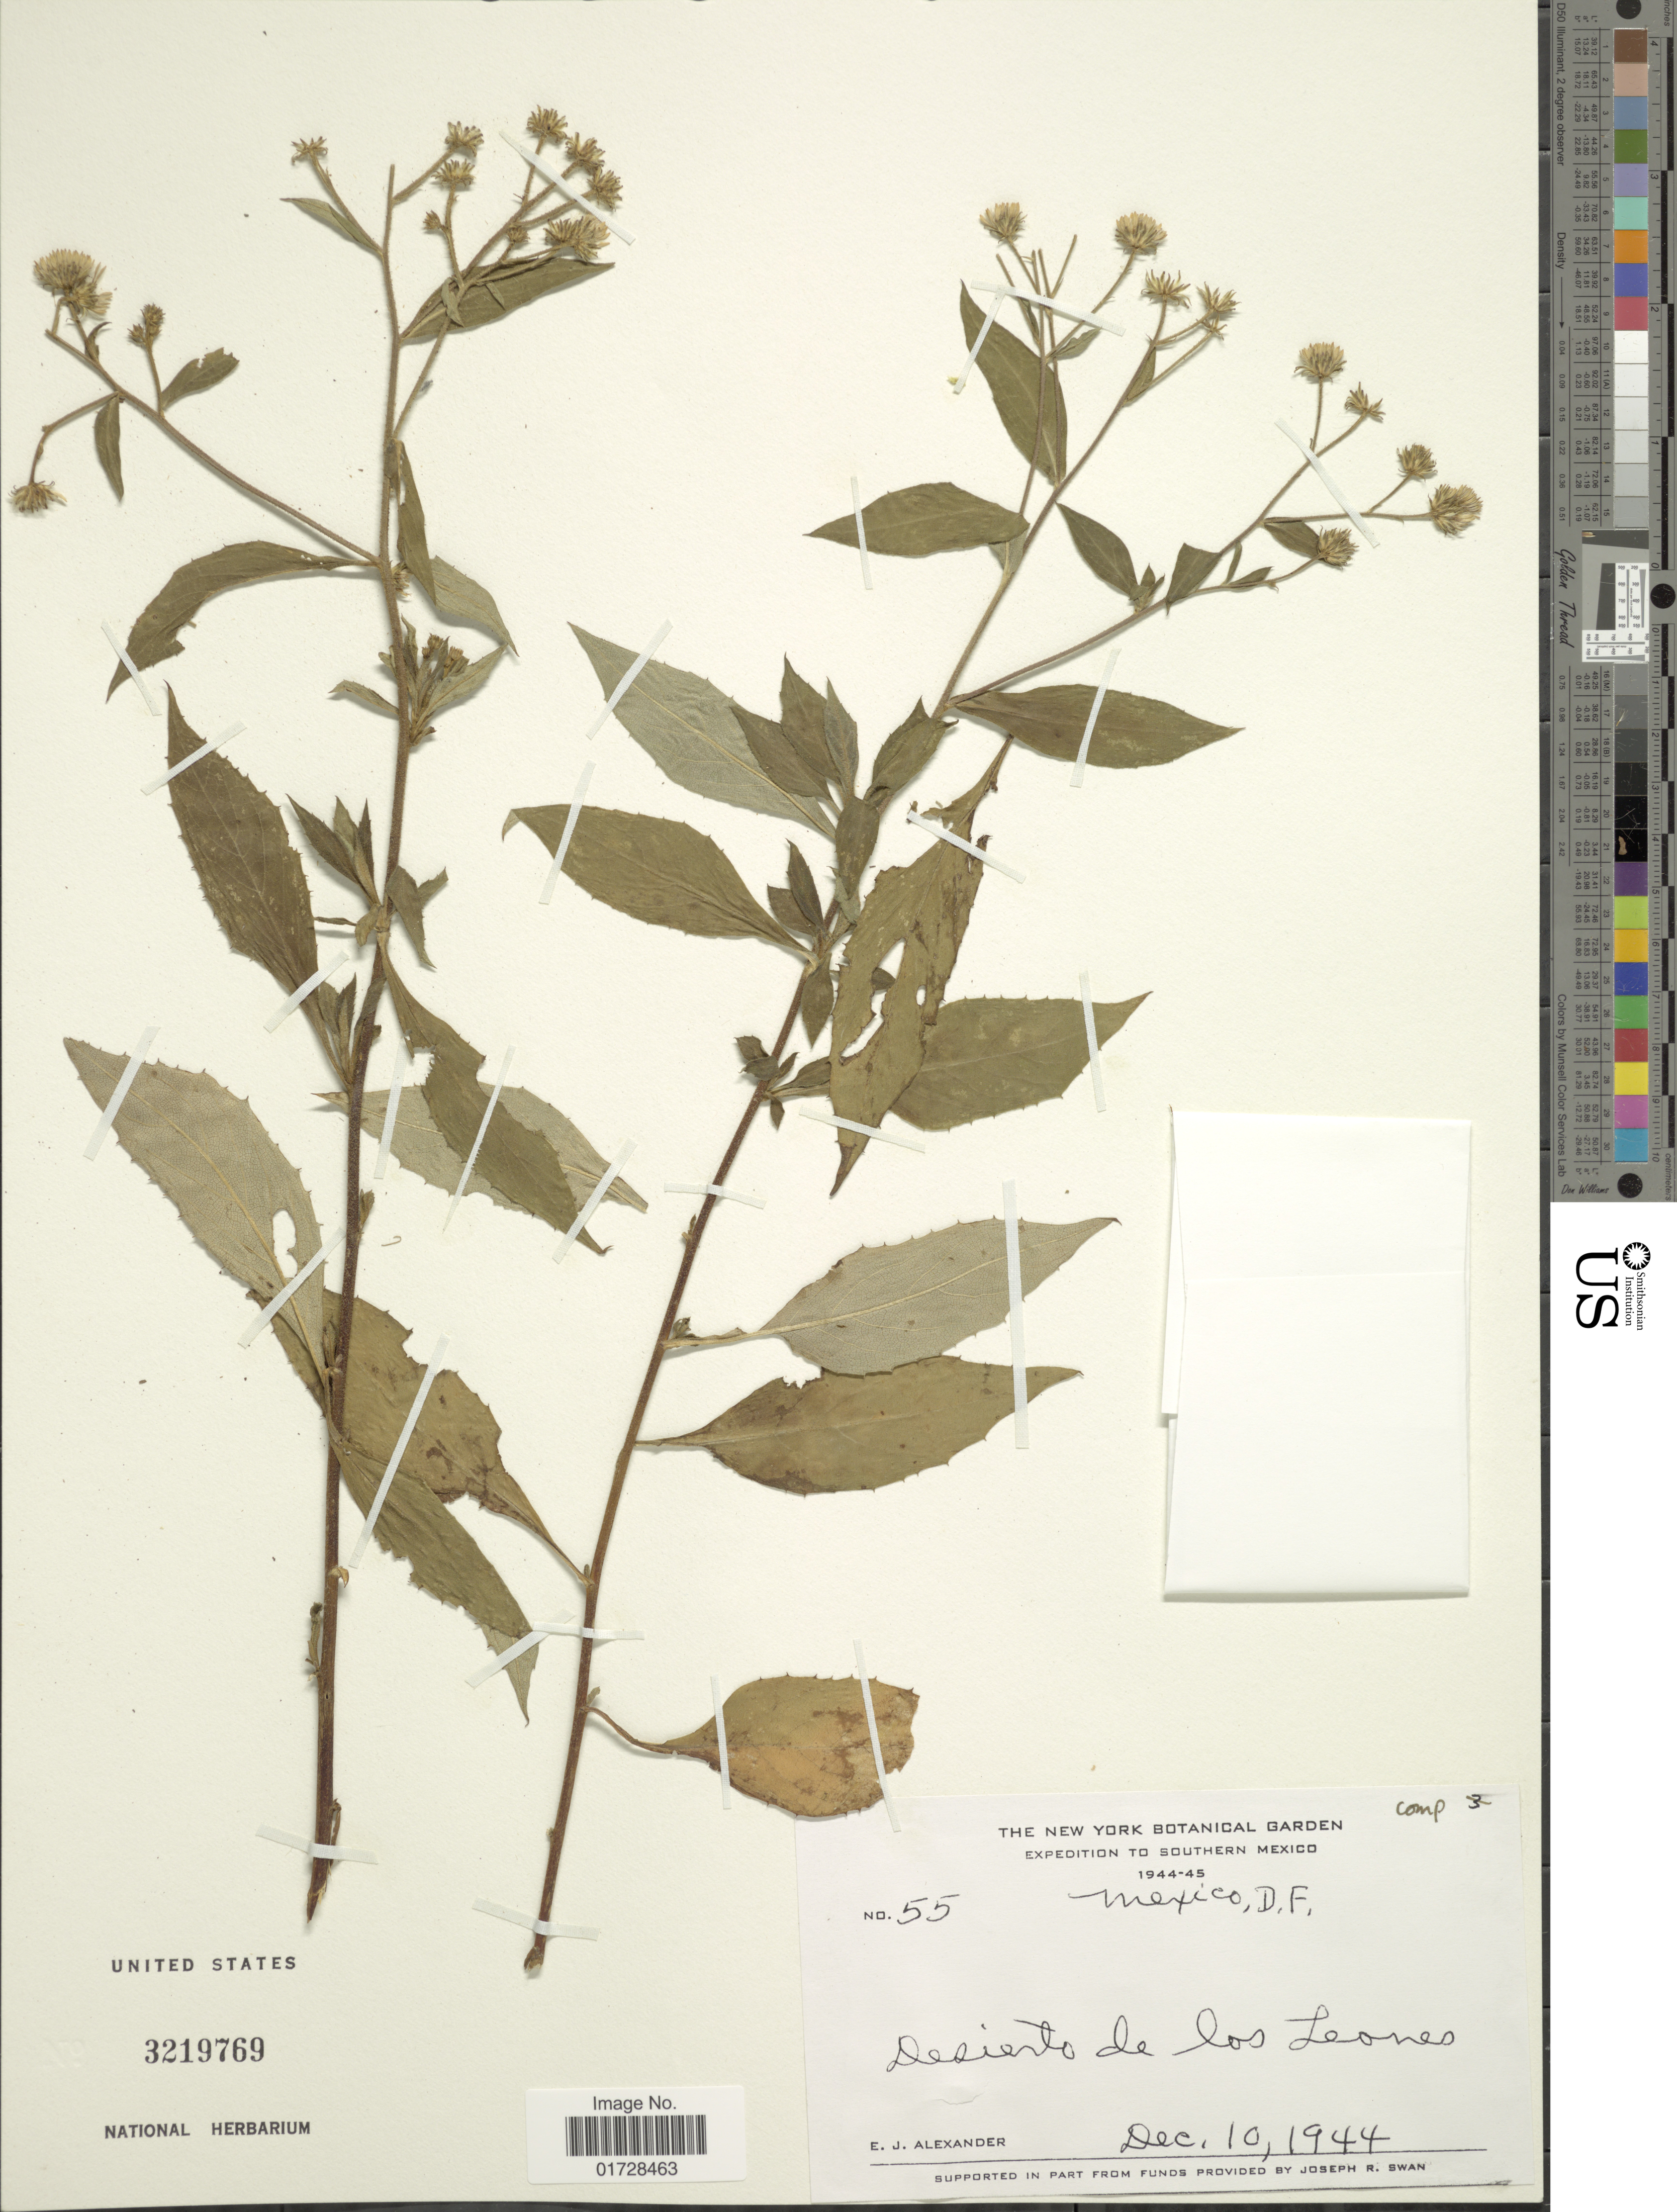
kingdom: Plantae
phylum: Tracheophyta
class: Magnoliopsida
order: Asterales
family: Asteraceae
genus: Archibaccharis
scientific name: Archibaccharis hieracioides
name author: (S.F. Blake) S.F. Blake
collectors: E. J. Alexander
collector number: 55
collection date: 1944-12-10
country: Mexico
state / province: Distrito Federal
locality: Southern Mexico, D. F., Desierto de los Leones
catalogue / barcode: US 3219769